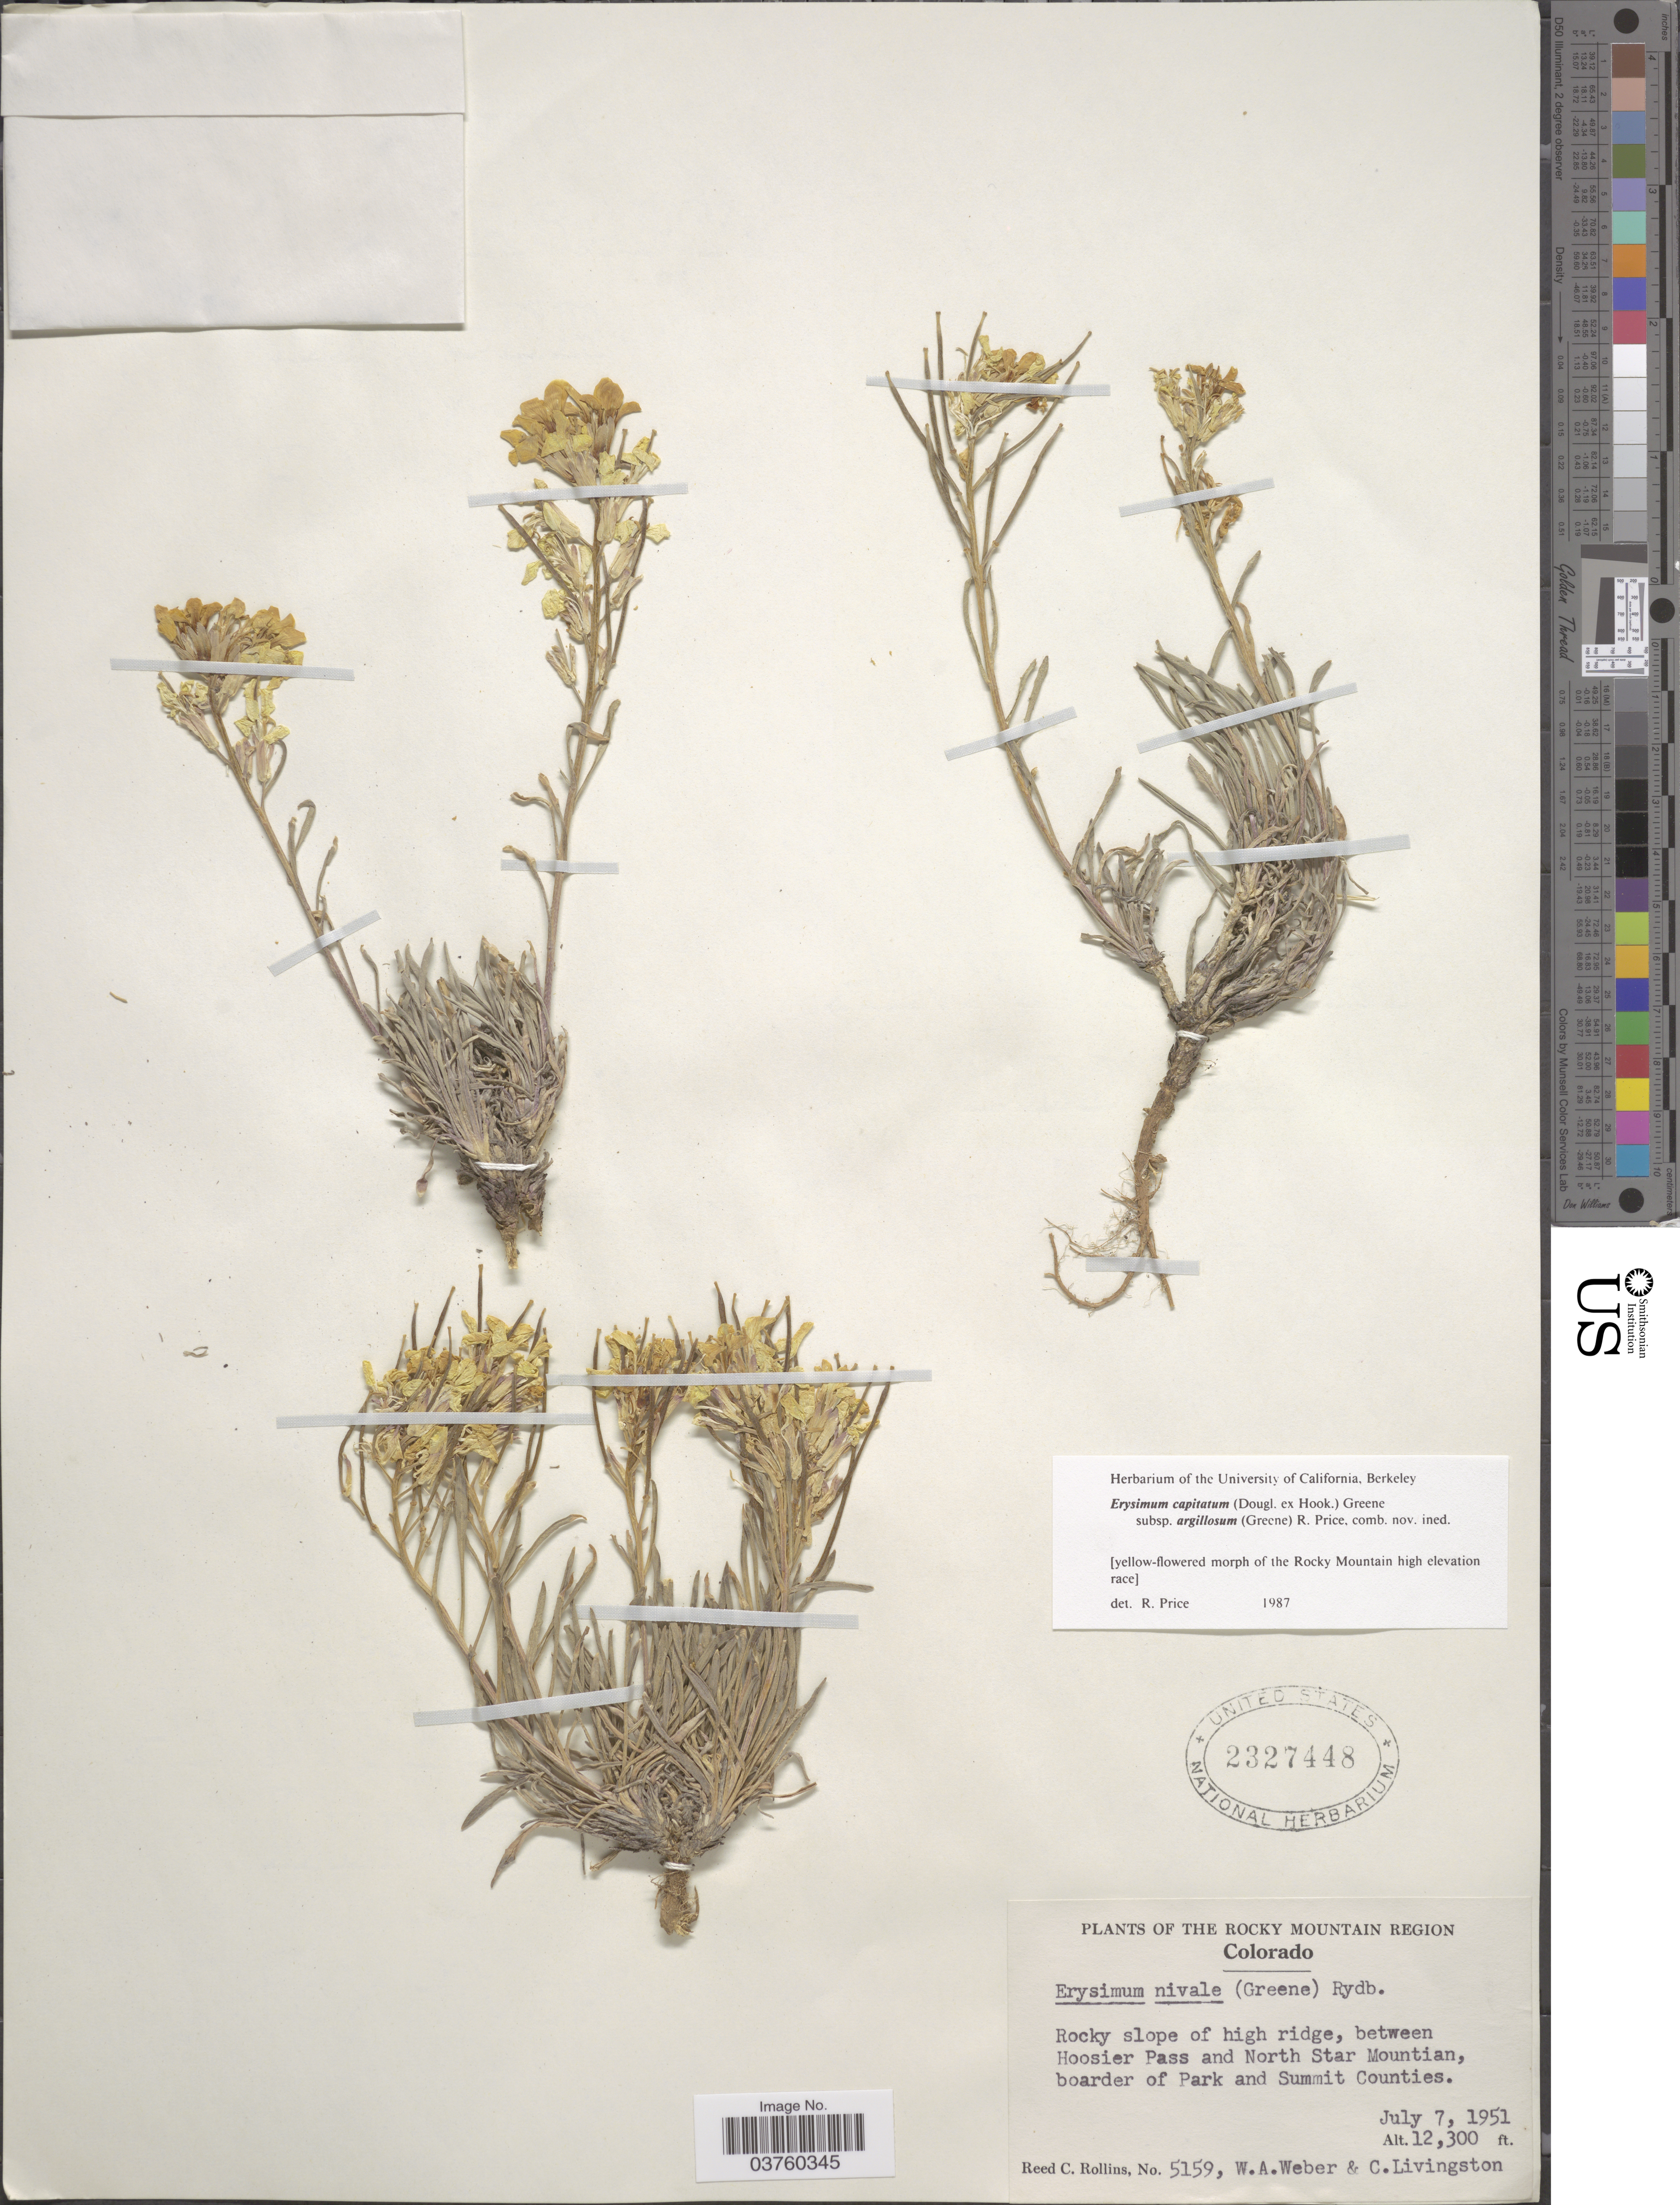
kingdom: Plantae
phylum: Tracheophyta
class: Magnoliopsida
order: Brassicales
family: Brassicaceae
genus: Erysimum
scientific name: Erysimum capitatum var. argillosum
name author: (Greene) R.J. Davis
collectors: R. C. Rollins, W. A. Weber & C. Livingston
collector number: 5159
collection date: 1951-07-07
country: United States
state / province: Colorado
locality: The Rocky Mountain Region. Rocky slope of high ridge, between Hoosier Pass and North Star Mountain, boarder of Park and Summit Counties.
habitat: rocky slope of high ridge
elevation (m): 3749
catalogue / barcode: US 2327448